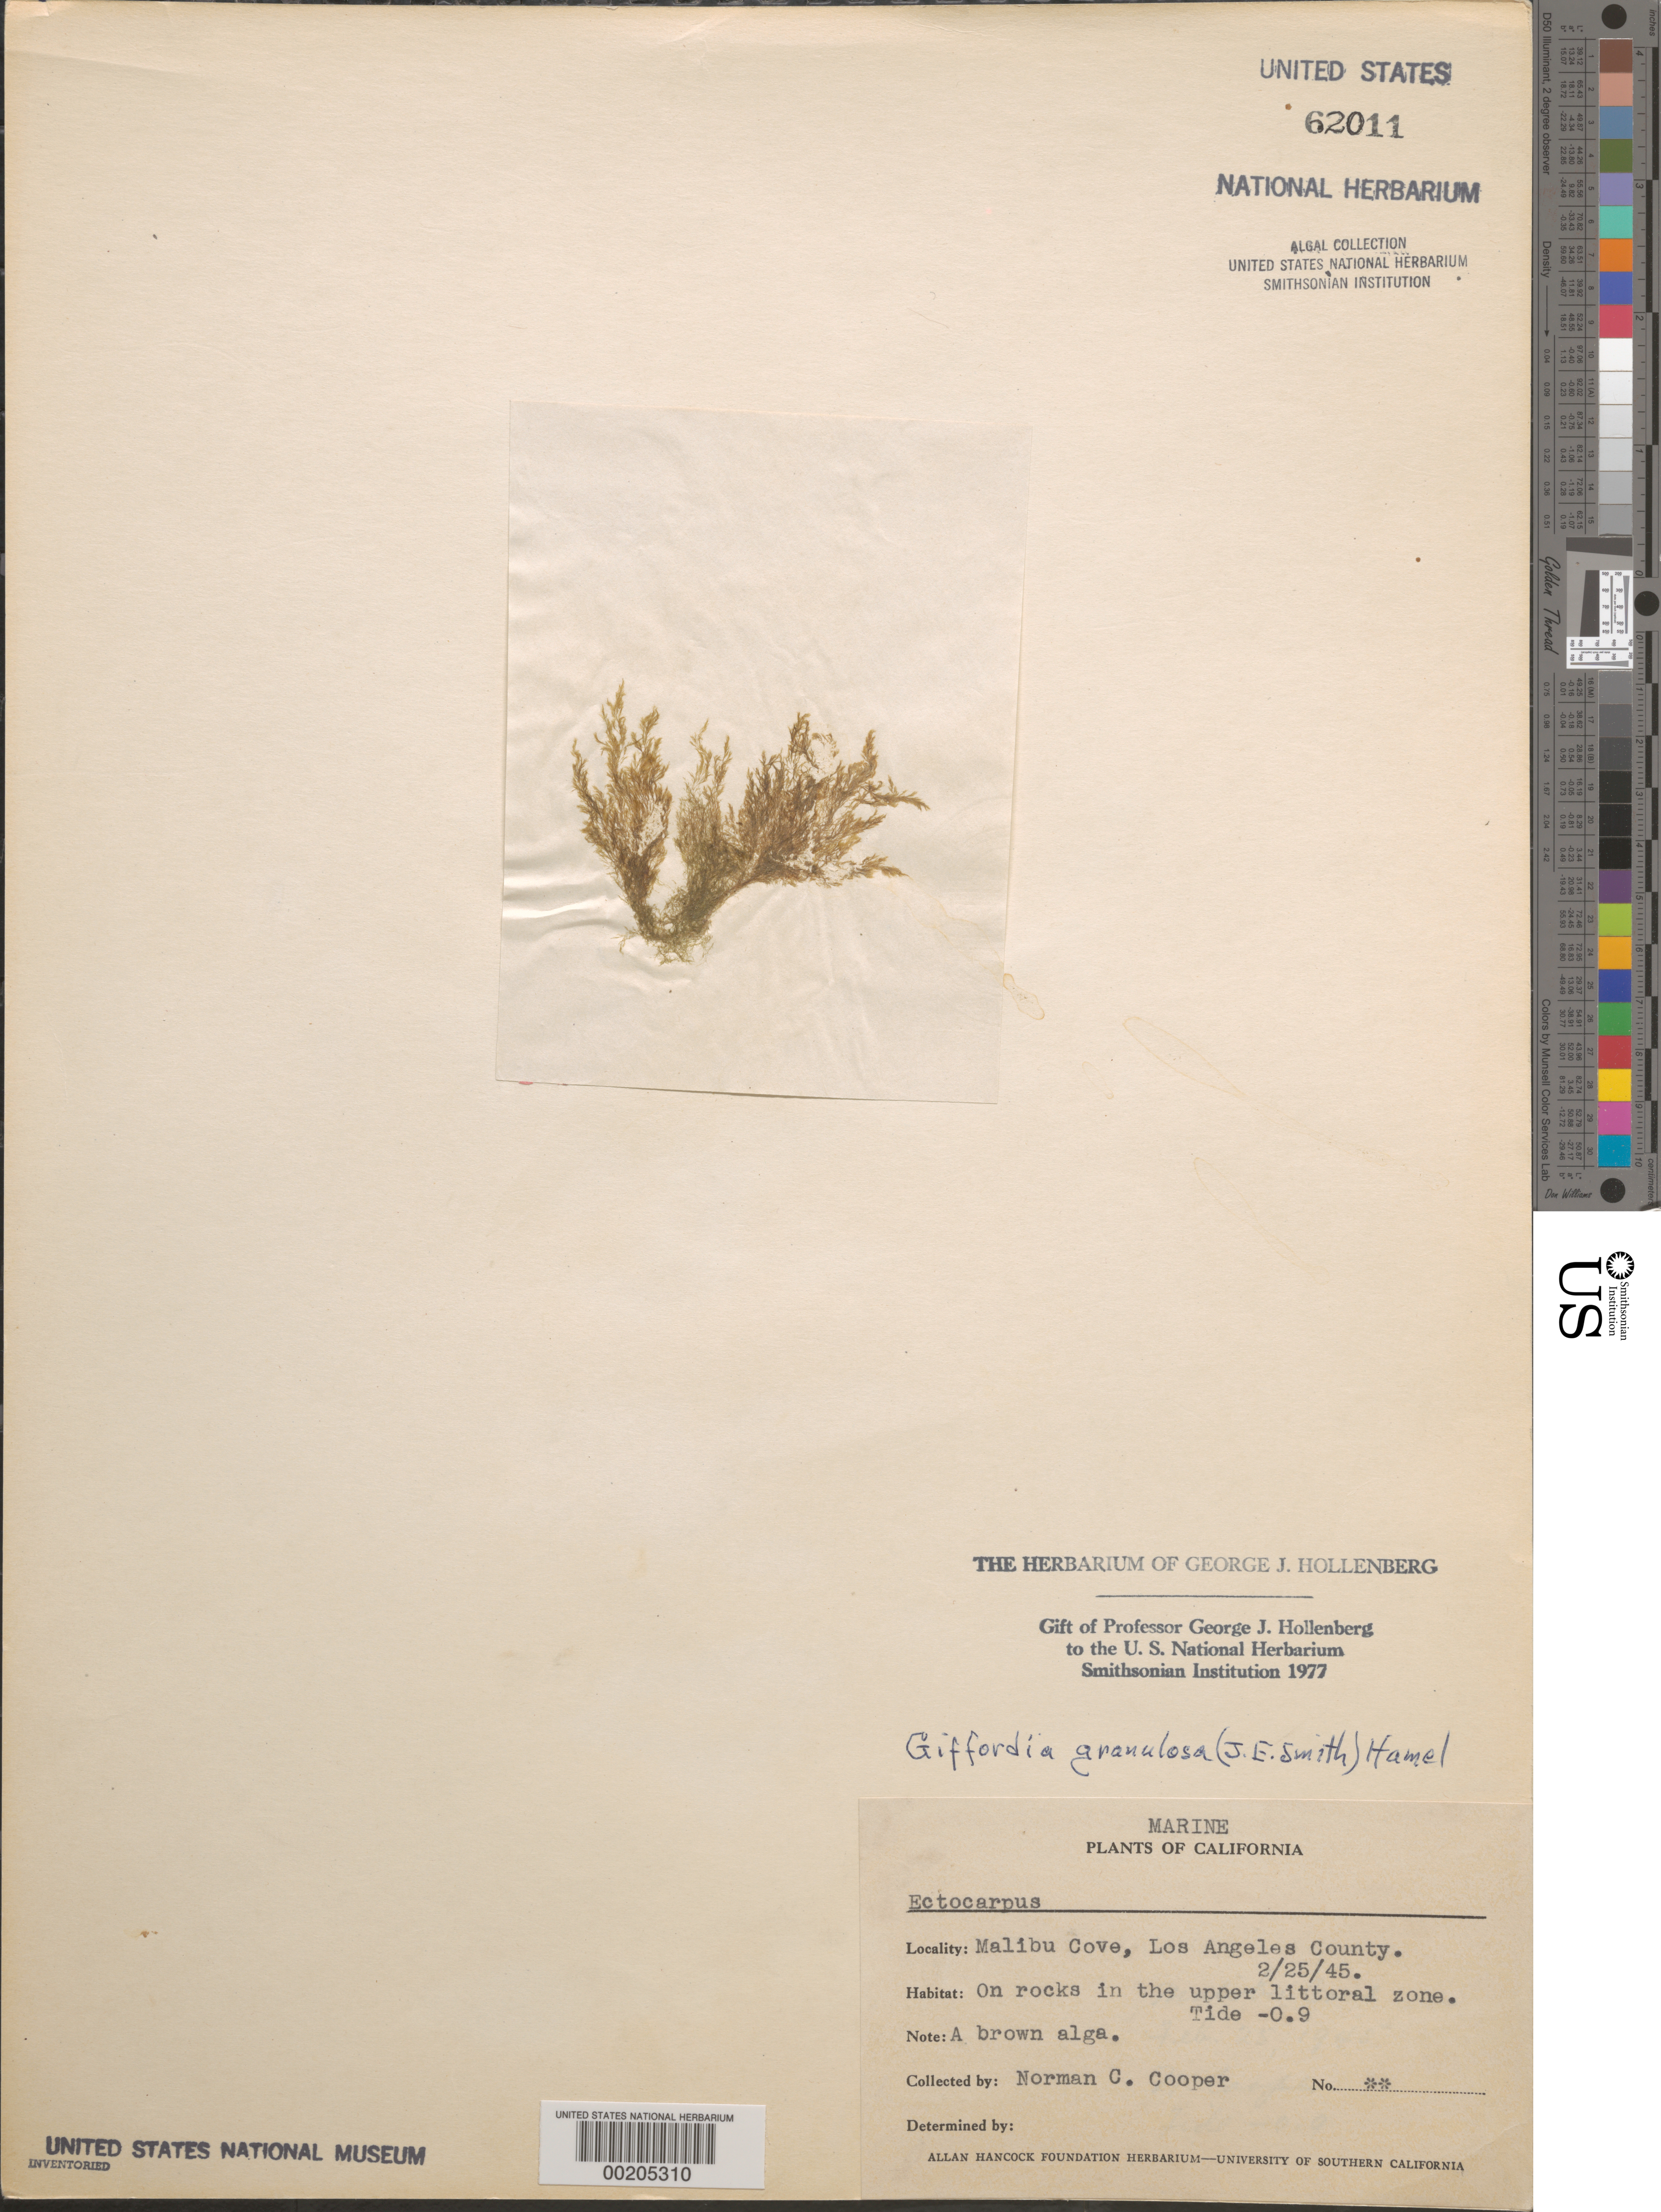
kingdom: Chromista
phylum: Ochrophyta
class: Phaeophyceae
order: Ectocarpales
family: Acinetosporaceae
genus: Hincksia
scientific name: Hincksia granulosa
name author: (Sm.) P.C. Silva in P.C. Silva et al.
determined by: Algae name updating Project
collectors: N. Cooper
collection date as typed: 25 Feb 1945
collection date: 1945-02-25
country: United States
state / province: California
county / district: Los Angeles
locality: Malibu Cove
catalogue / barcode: US 62011